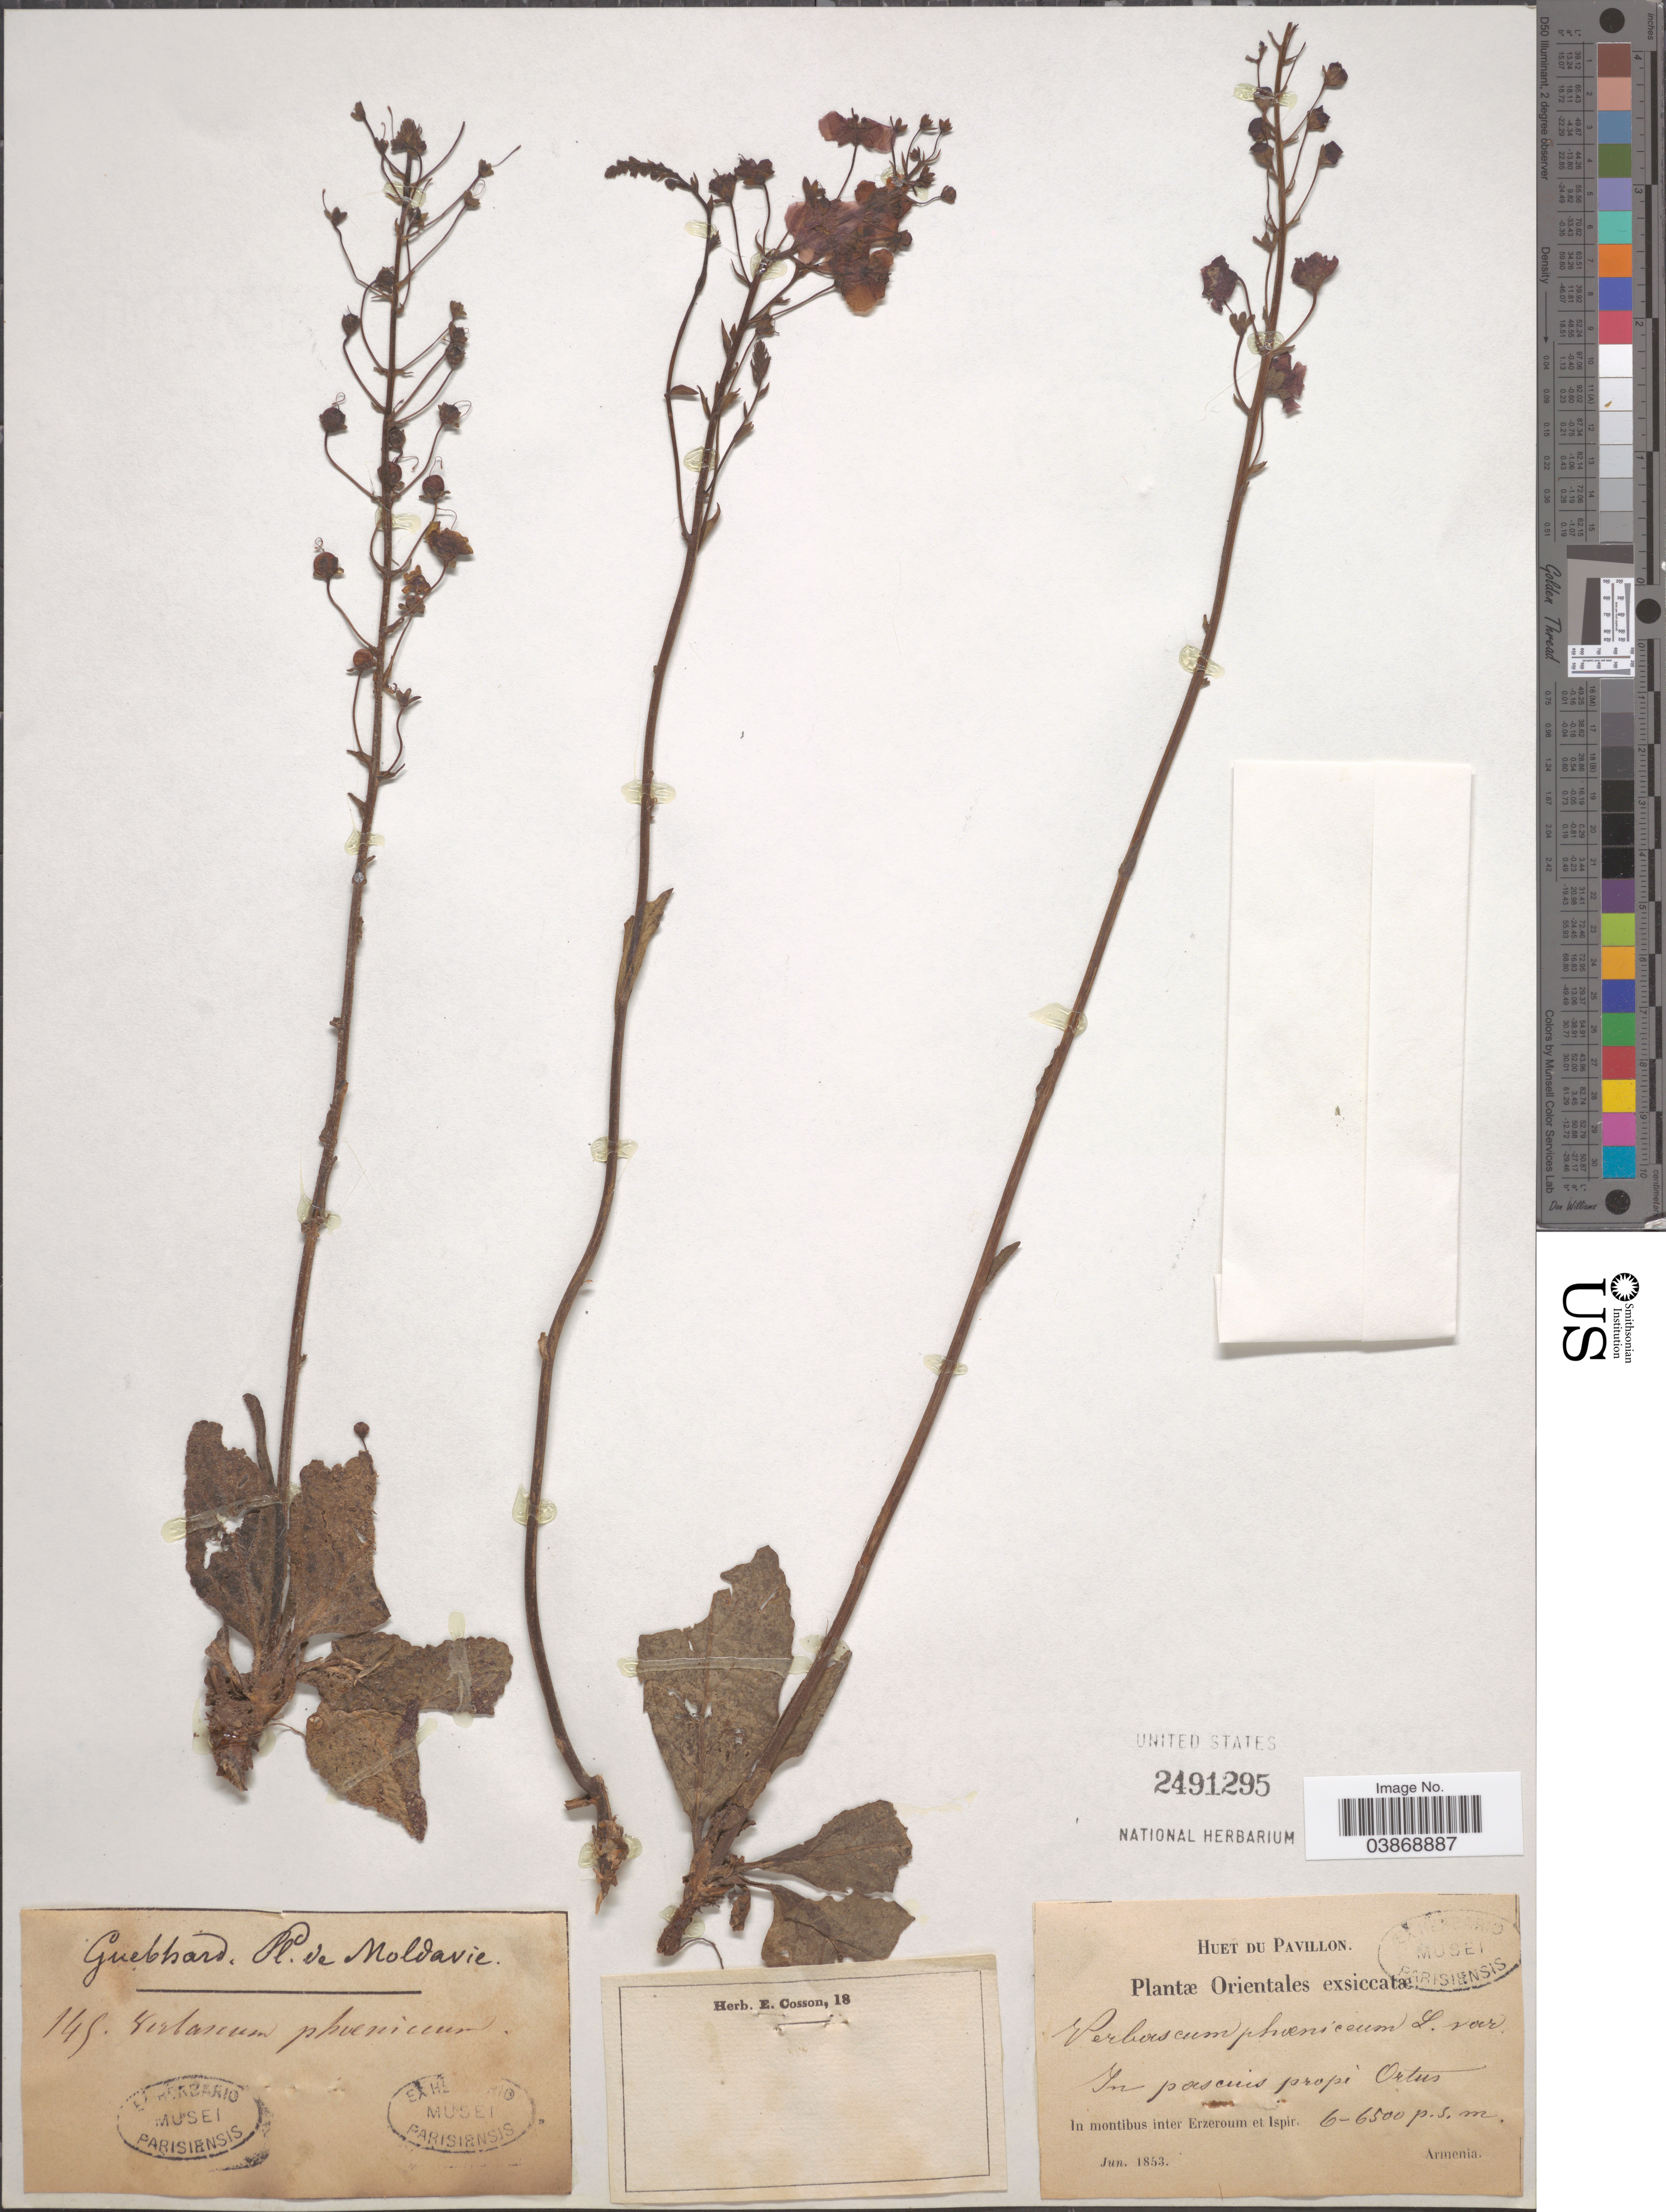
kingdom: Plantae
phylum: Tracheophyta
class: Magnoliopsida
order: Lamiales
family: Scrophulariaceae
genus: Verbascum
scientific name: Verbascum phoeniceum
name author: L.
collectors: Huet du Pavillon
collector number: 149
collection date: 1853-06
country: Moldova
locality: Moldavie. Orientales. In pascuis prope Ortus. In montibus inter Erzeroum et Inspir. Armenia.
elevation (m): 6000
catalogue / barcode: US 2491295